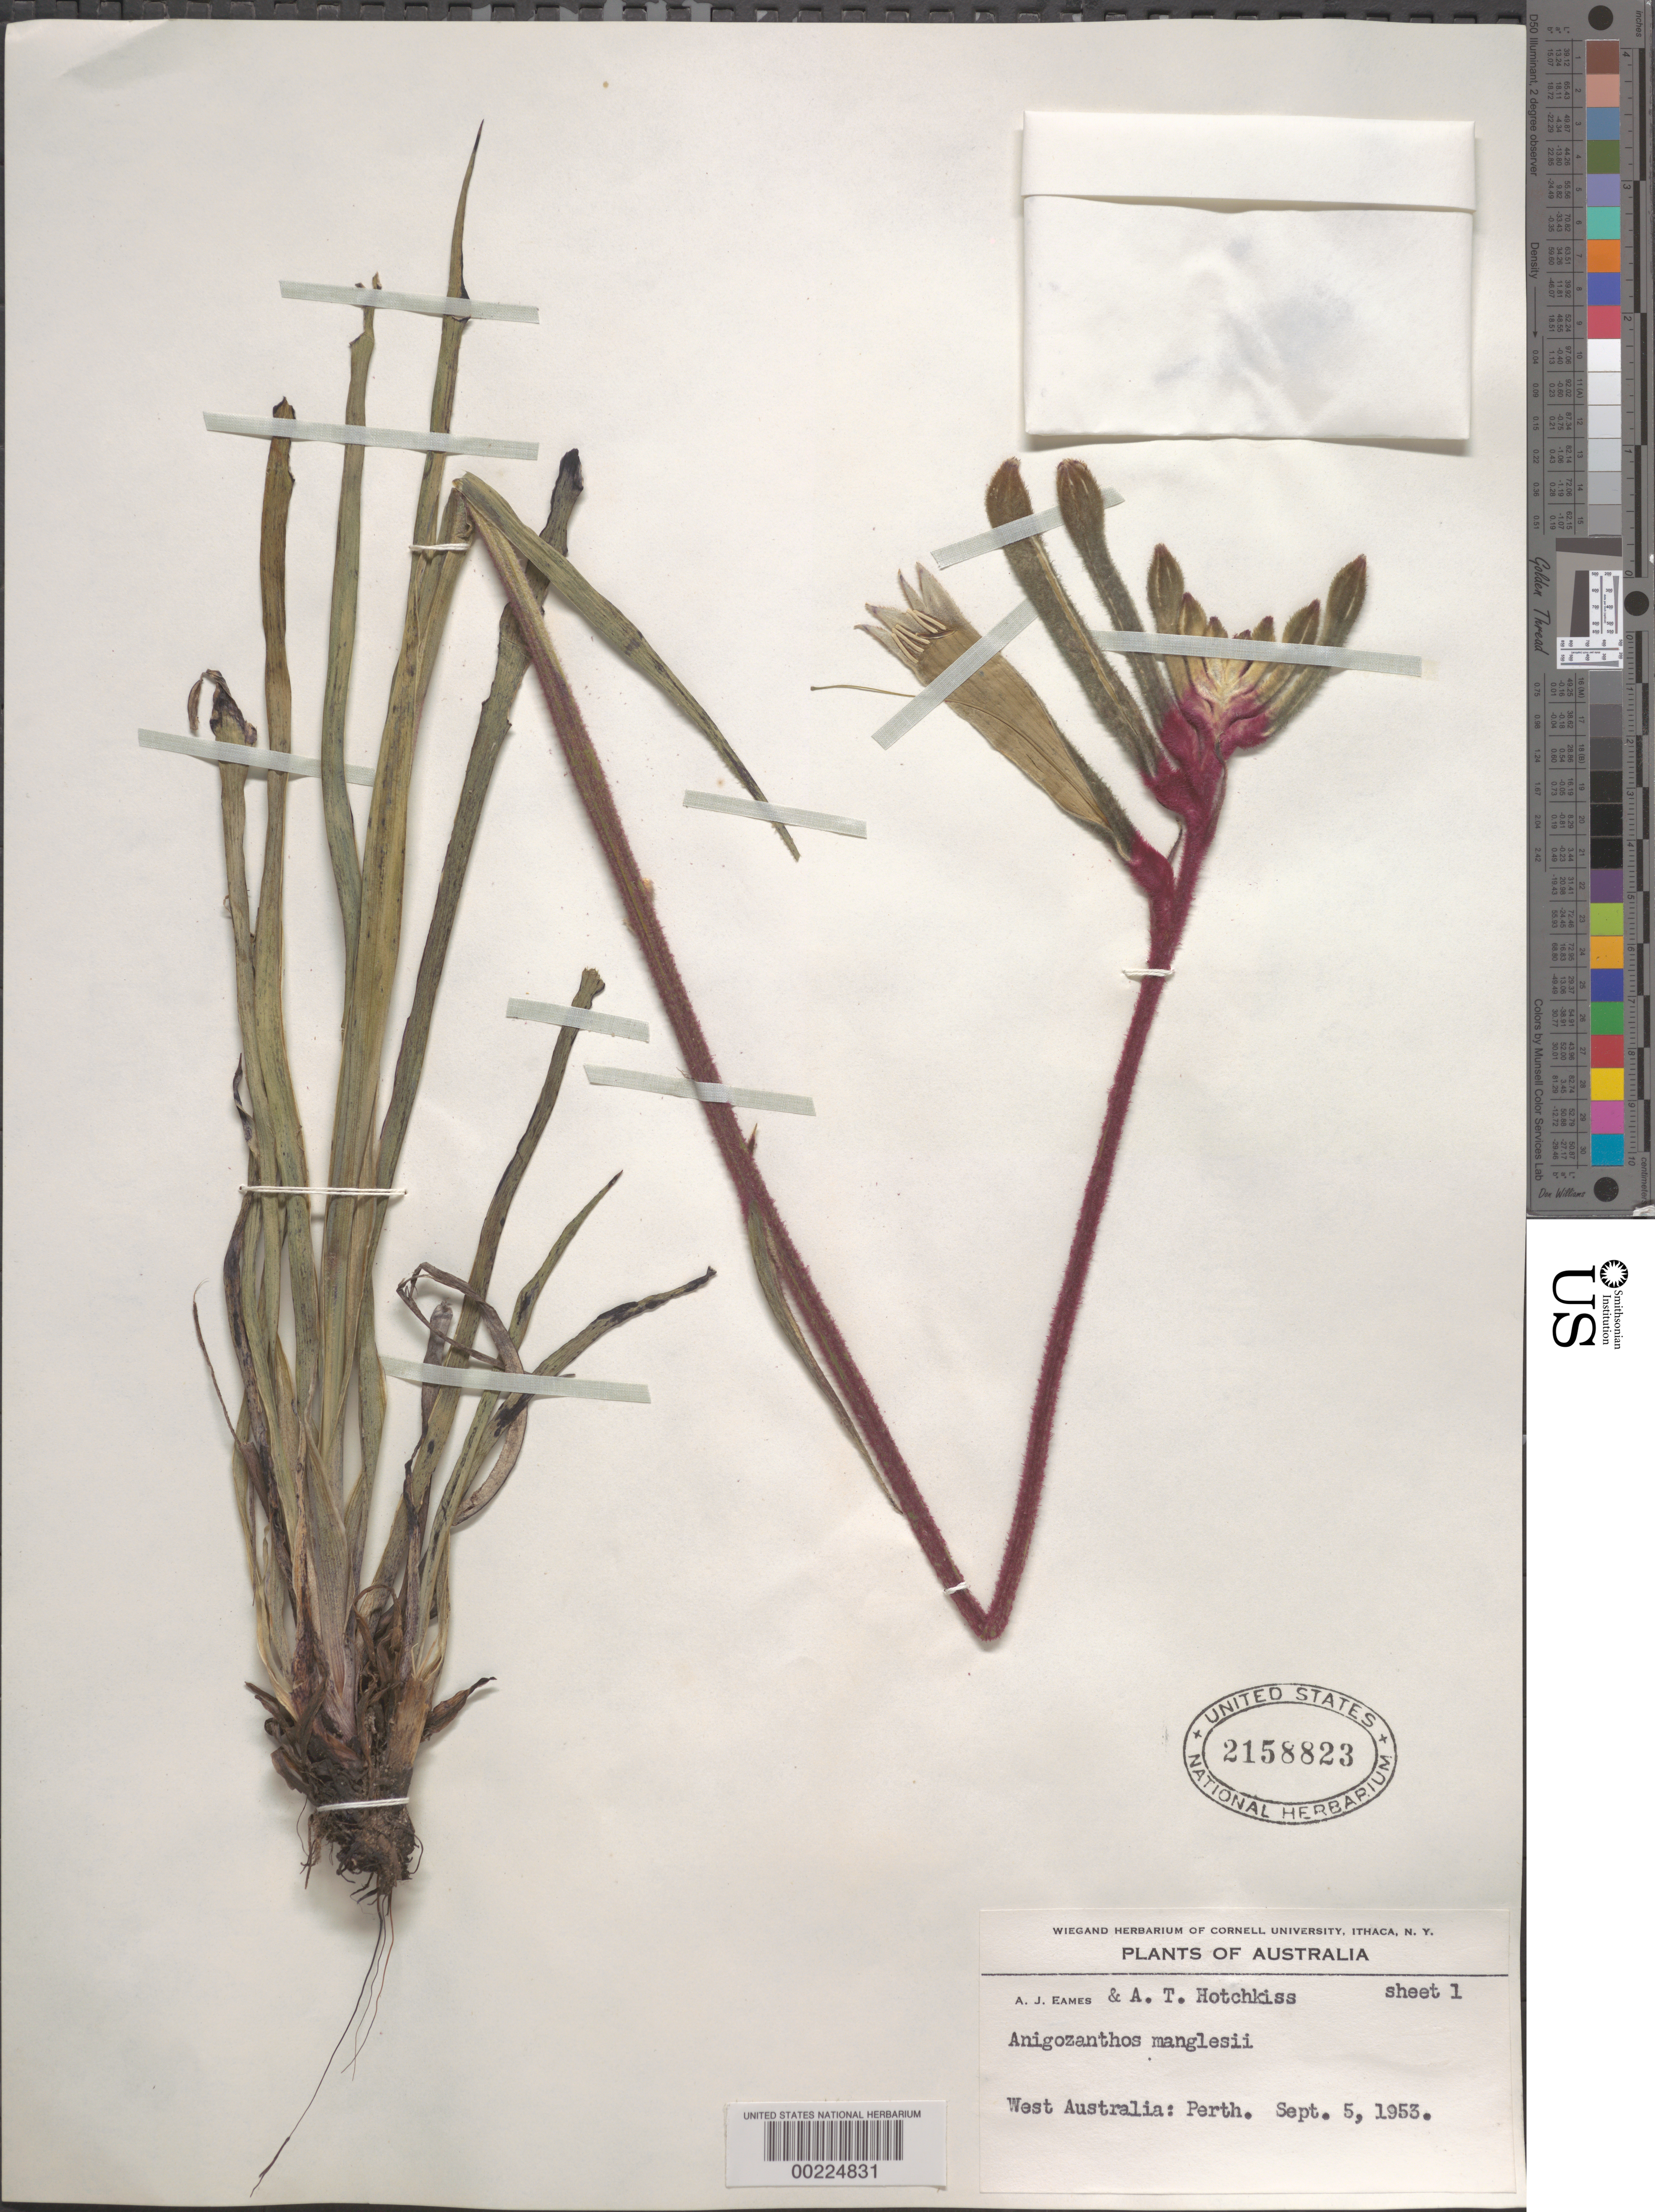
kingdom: Plantae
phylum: Tracheophyta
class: Liliopsida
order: Commelinales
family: Haemodoraceae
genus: Anigozanthos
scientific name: Anigozanthos manglesii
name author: D. Don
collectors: A. J. Eames & A. Hotchkiss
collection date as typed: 05 Sep 1953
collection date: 1953-09-05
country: Australia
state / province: Western Australia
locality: Perth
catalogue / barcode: US 2158823